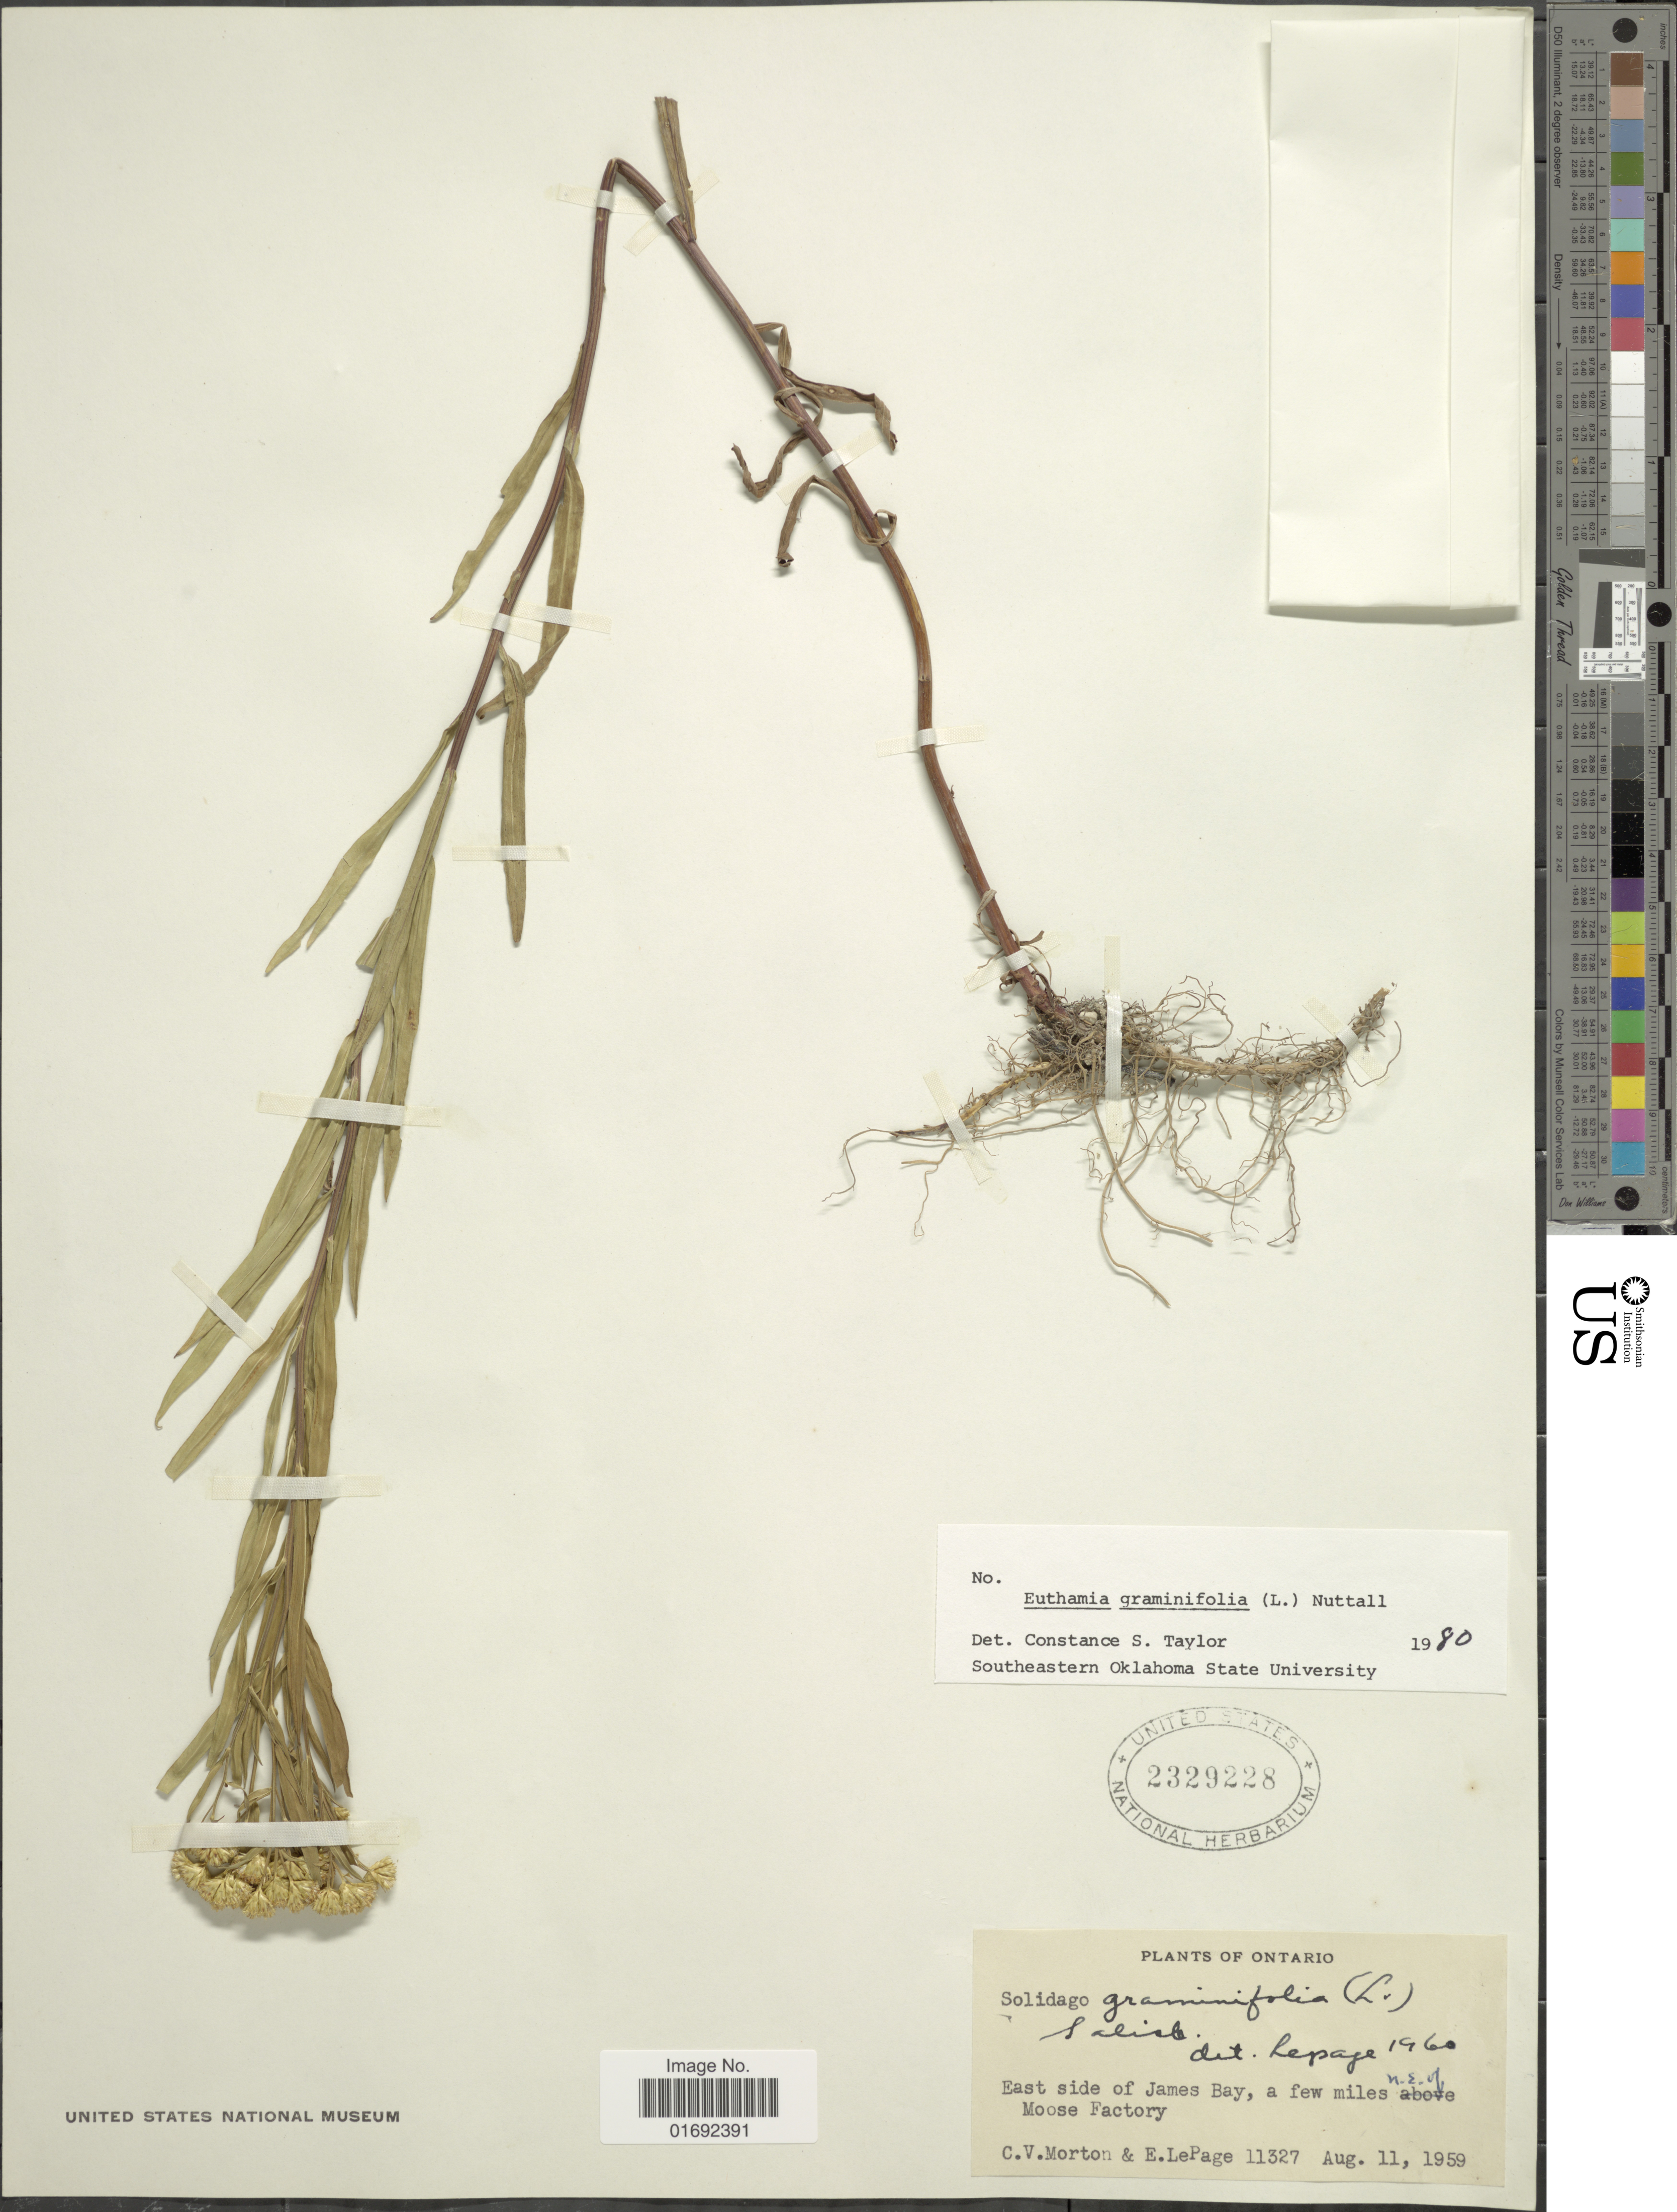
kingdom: Plantae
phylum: Tracheophyta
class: Magnoliopsida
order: Asterales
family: Asteraceae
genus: Euthamia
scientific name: Euthamia graminifolia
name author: (L.) Nutt.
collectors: C. V. Morton & E. Lepage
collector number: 11327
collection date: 1959-08-11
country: Canada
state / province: Ontario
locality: East side of James Bay, a few miles N. E. of Moose Factory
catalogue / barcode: US 2329228